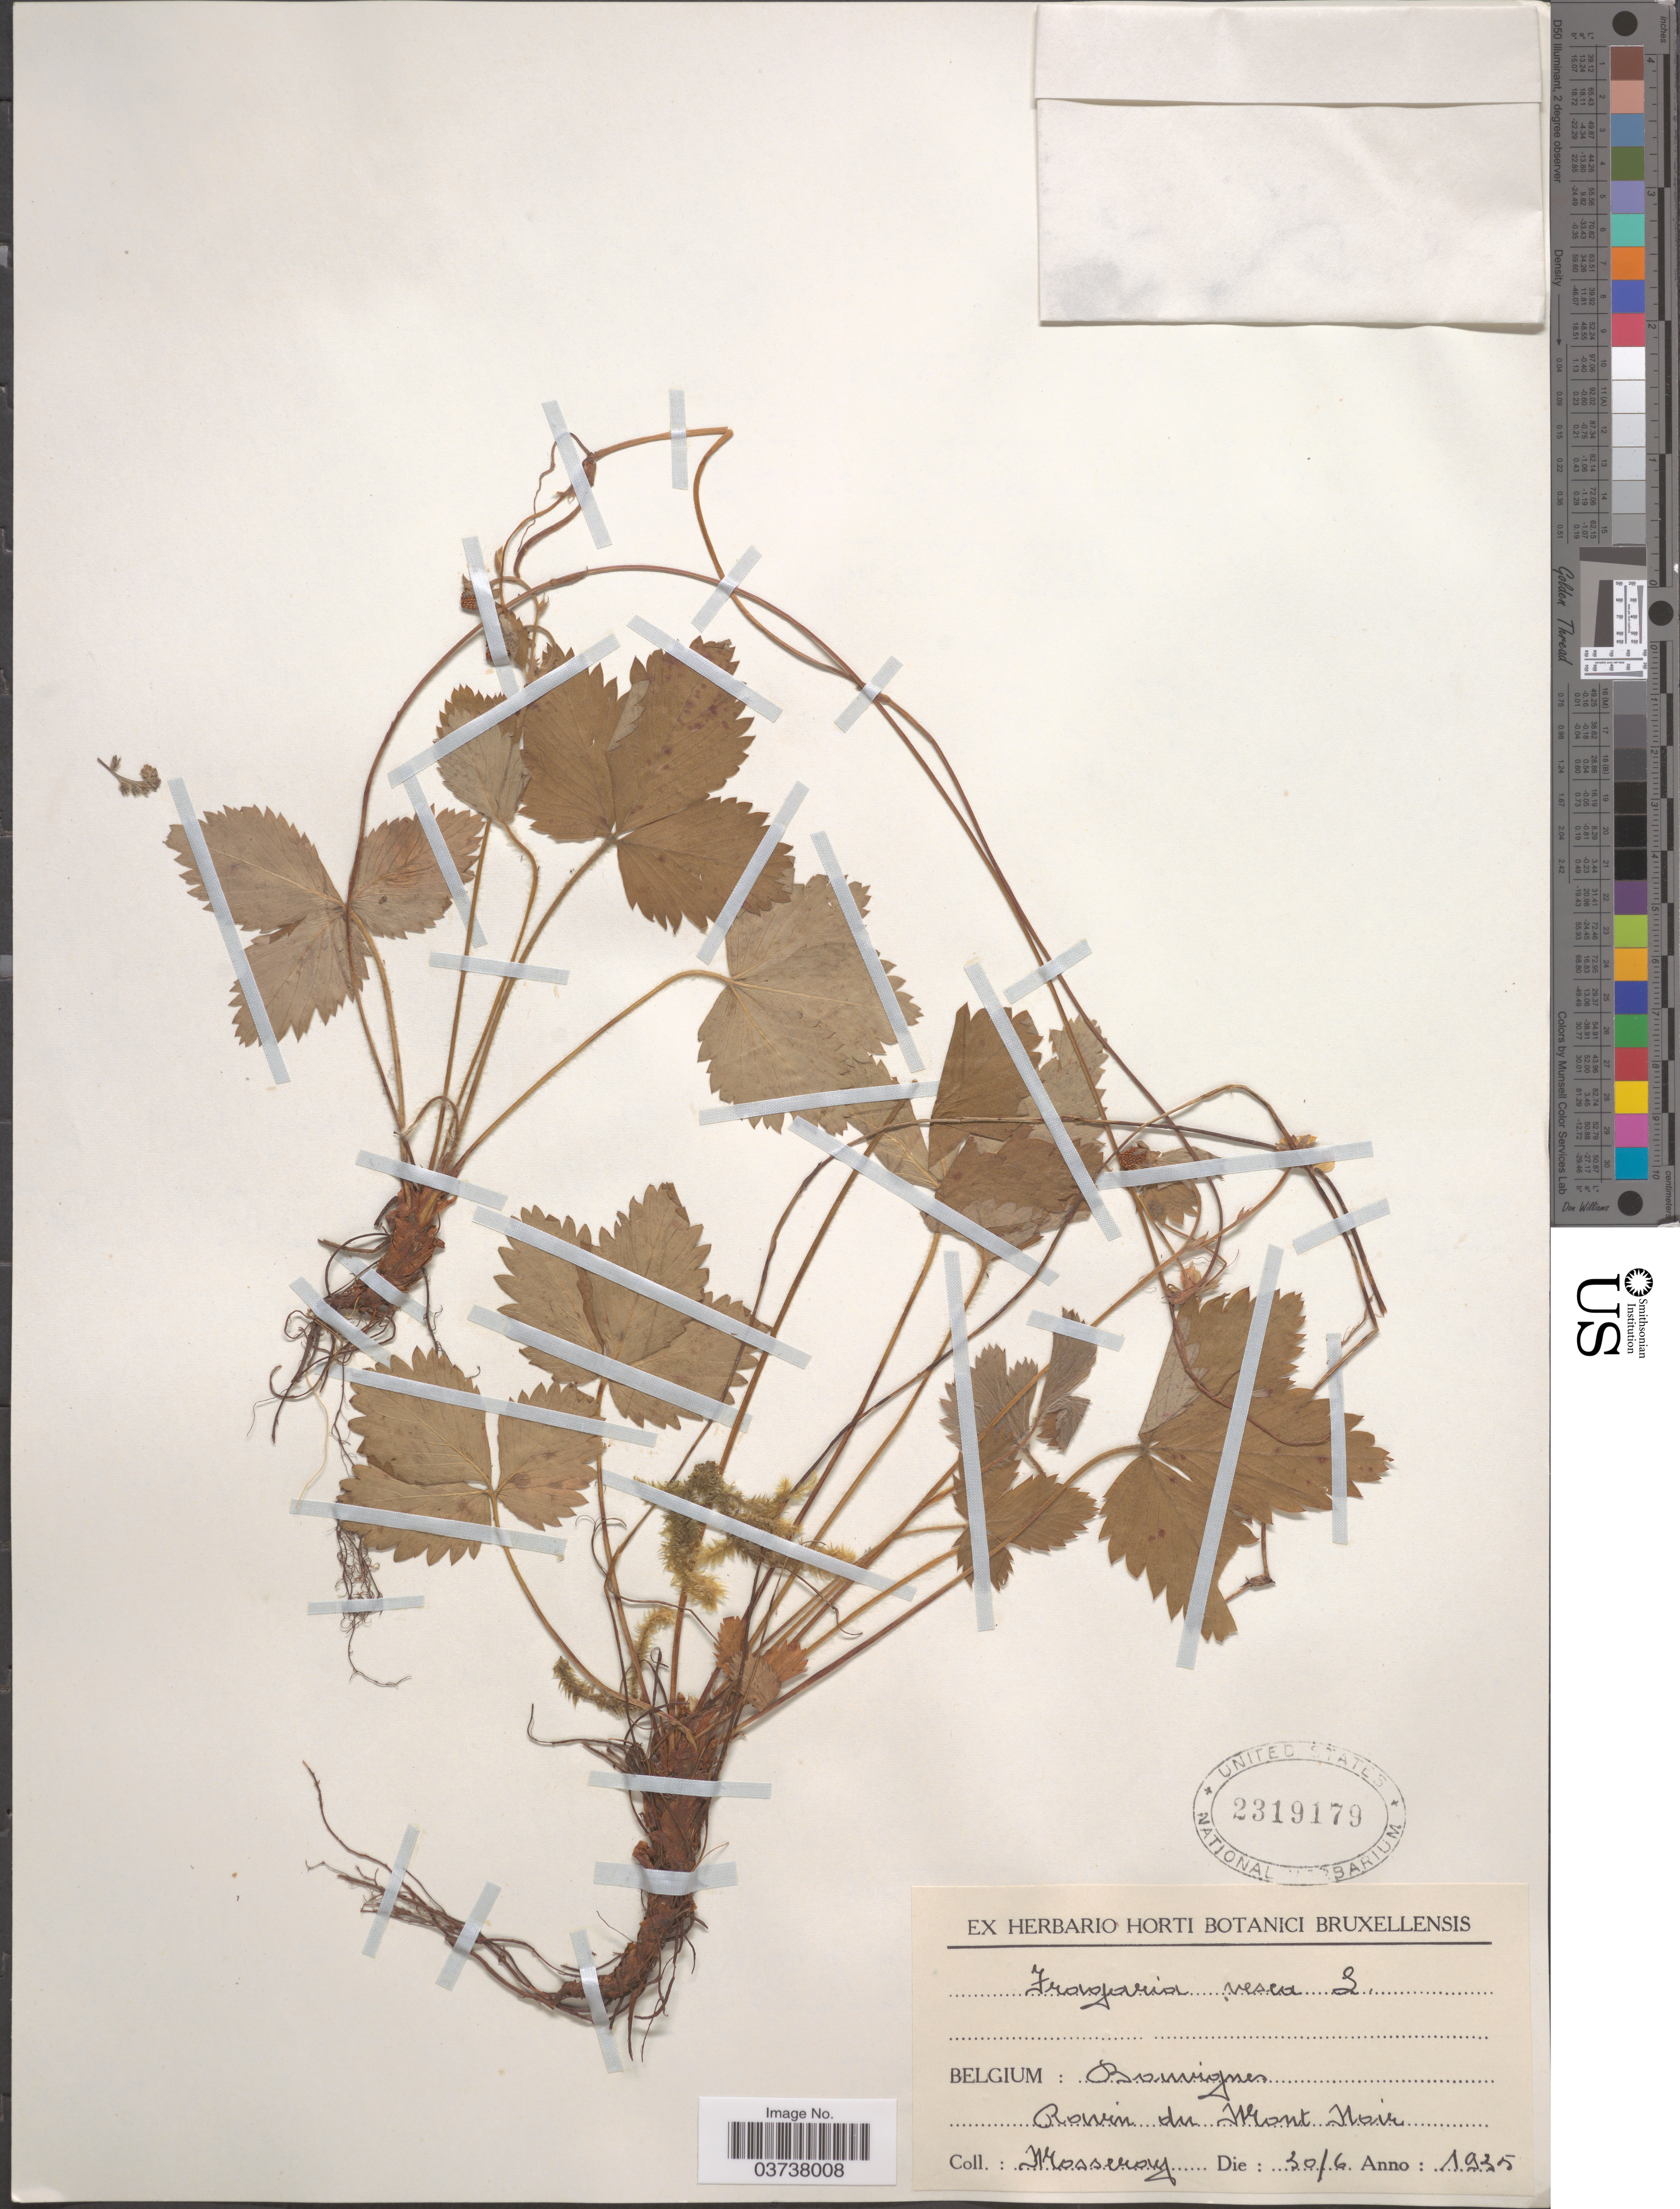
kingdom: Plantae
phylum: Tracheophyta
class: Magnoliopsida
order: Rosales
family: Rosaceae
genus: Fragaria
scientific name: Fragaria vesca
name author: L.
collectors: Mosseray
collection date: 1935-06-30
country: Belgium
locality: Bouvignes, Ravin du Mont Noir.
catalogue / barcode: US 2319179